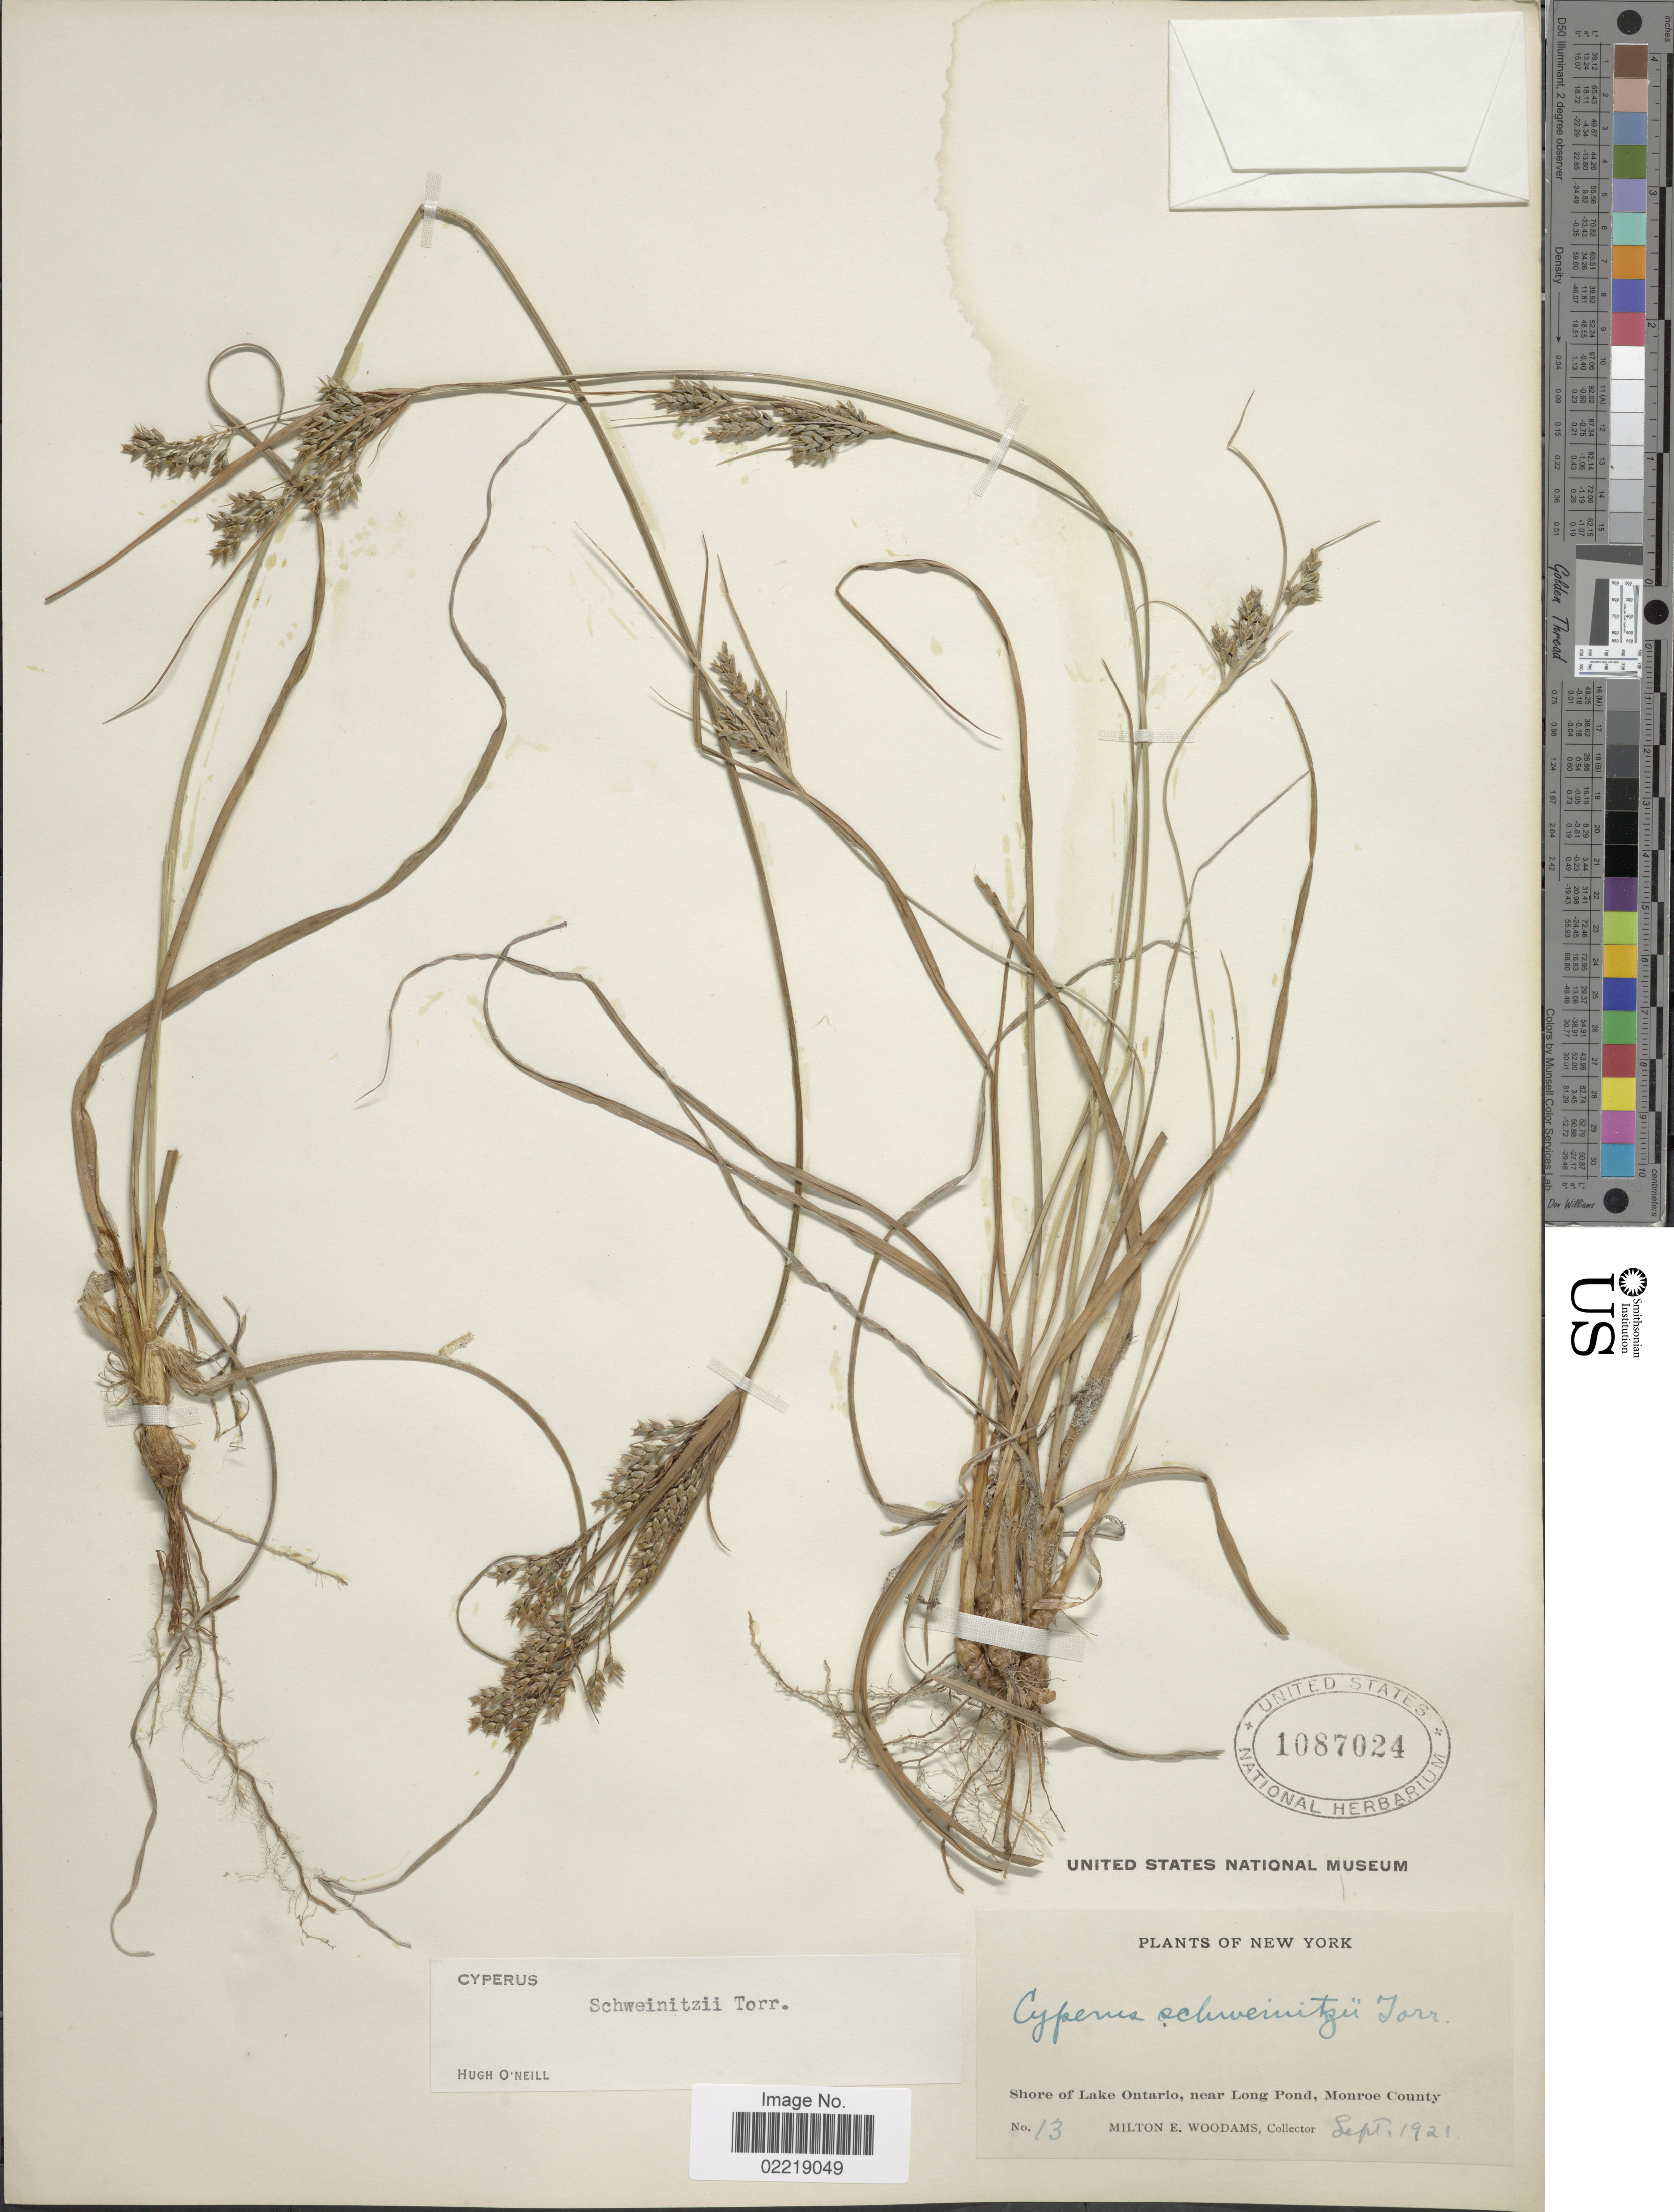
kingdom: Plantae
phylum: Tracheophyta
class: Liliopsida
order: Poales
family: Cyperaceae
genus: Cyperus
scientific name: Cyperus schweinitzii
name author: Torr.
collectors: M. Woodams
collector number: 13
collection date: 1921-09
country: United States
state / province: New York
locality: Shore of Lake Ontario, near Long Pond, Monroe County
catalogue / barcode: US 1087024